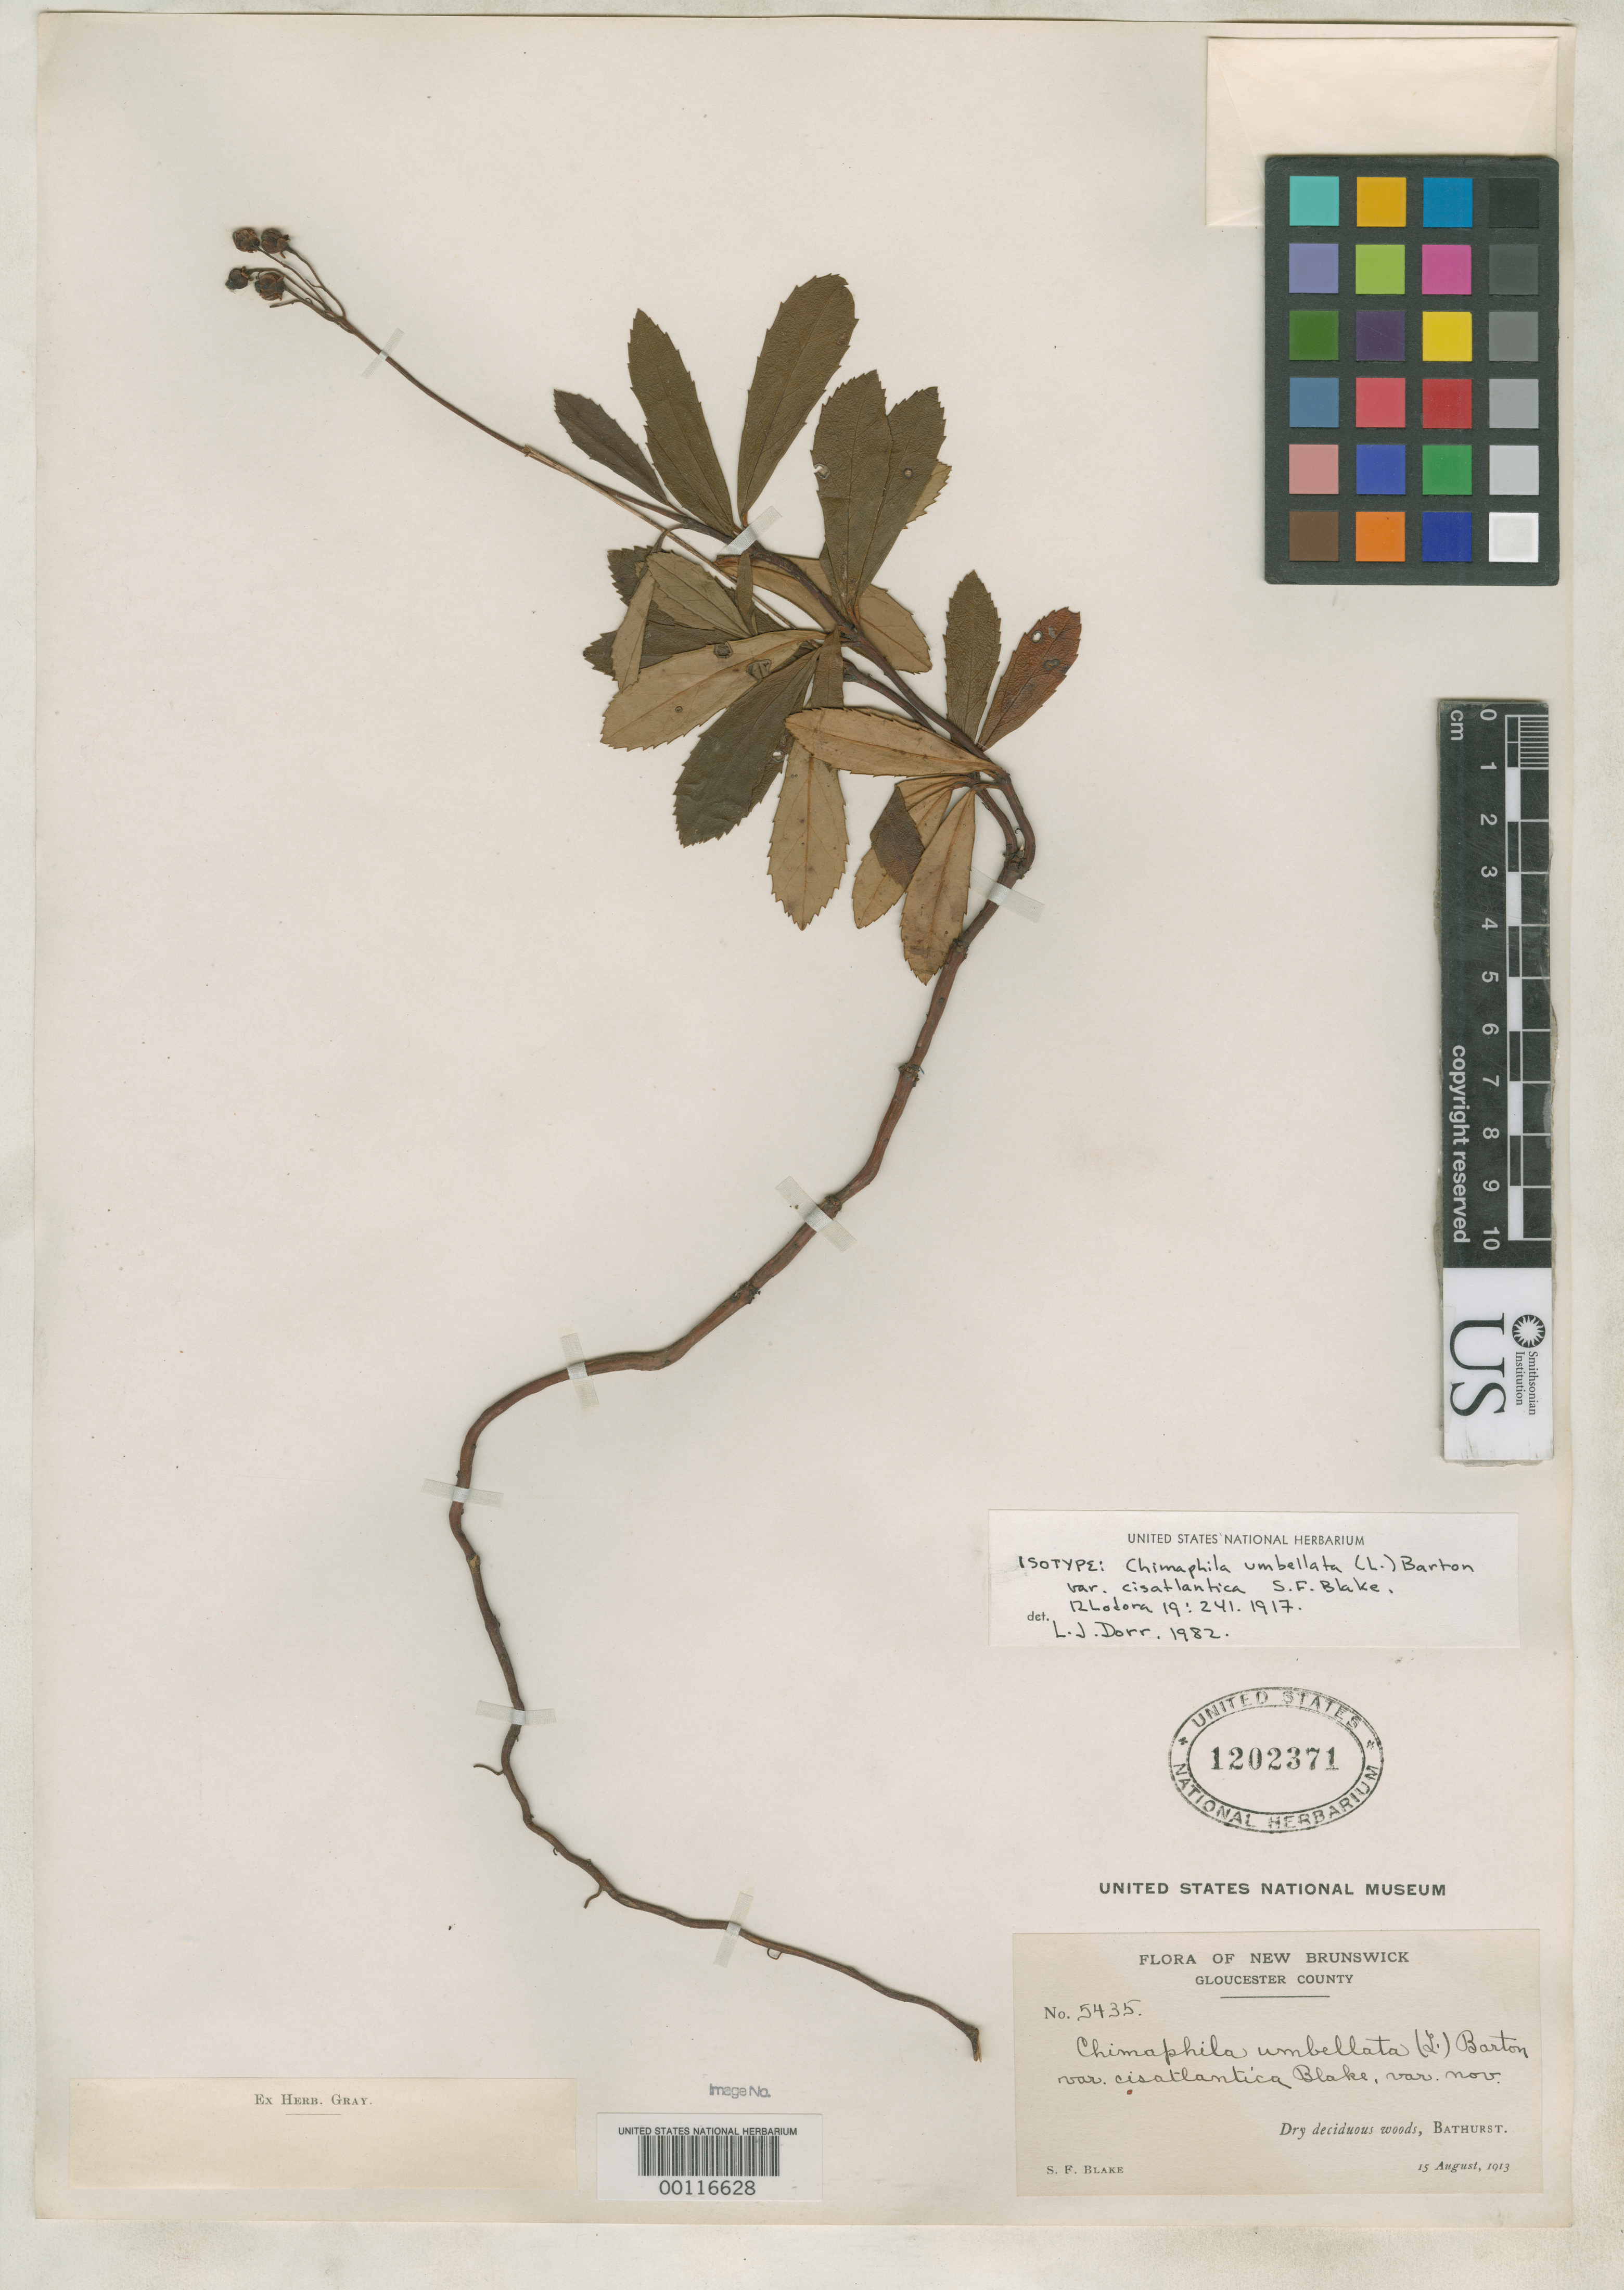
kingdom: Plantae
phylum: Tracheophyta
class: Magnoliopsida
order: Ericales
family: Ericaceae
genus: Chimaphila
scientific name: Chimaphila umbellata var. cisatlantica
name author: S.F. Blake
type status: Isotype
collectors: S. Blake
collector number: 5435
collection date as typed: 15 Aug 1913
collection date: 1913-08-15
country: United States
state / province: New Jersey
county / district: Gloucester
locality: Bathurst.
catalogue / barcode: US 1202371